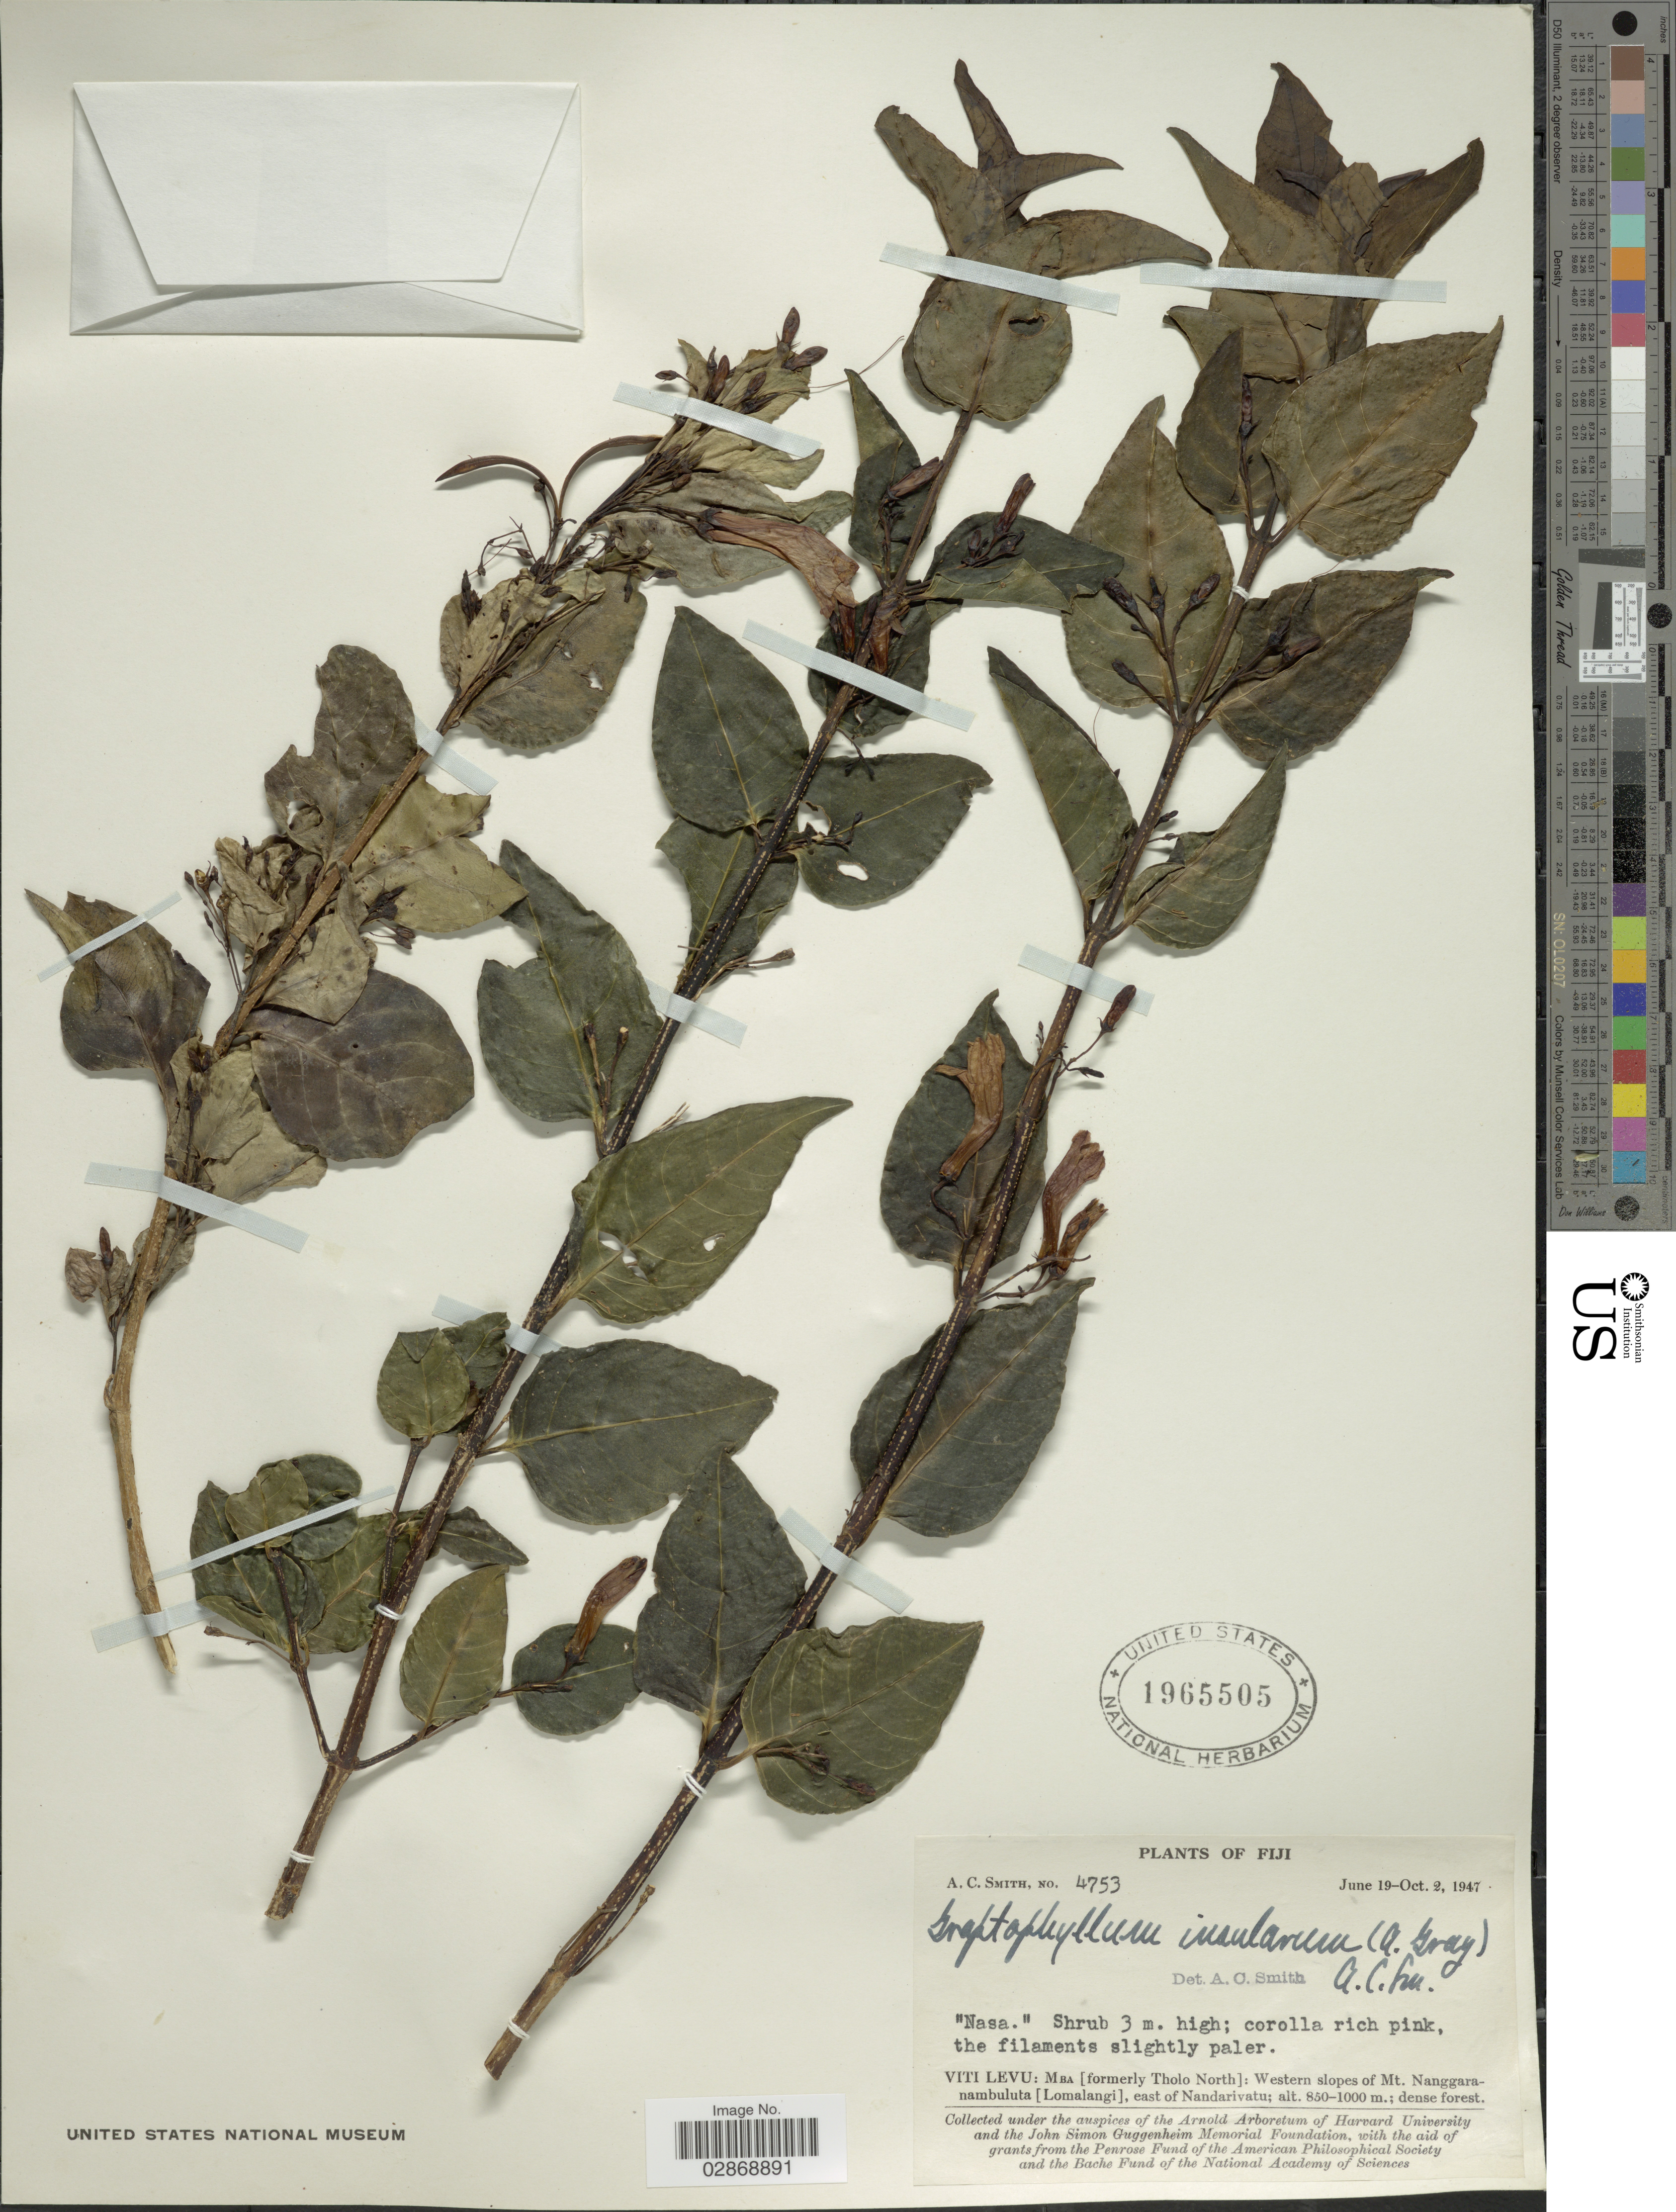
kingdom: Plantae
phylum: Tracheophyta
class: Magnoliopsida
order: Lamiales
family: Acanthaceae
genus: Graptophyllum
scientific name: Graptophyllum insularum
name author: (A. Gray) A.C. Sm.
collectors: A. C. Smith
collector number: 4753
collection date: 1947-06-19/1947-10-02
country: Fiji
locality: Viti Levu: Mba [formerly Tholo North]: Western slopes of Mt. Nanggaranambuluta [Lomalangi], east of Nandarivatu.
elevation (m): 850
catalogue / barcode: US 1965505